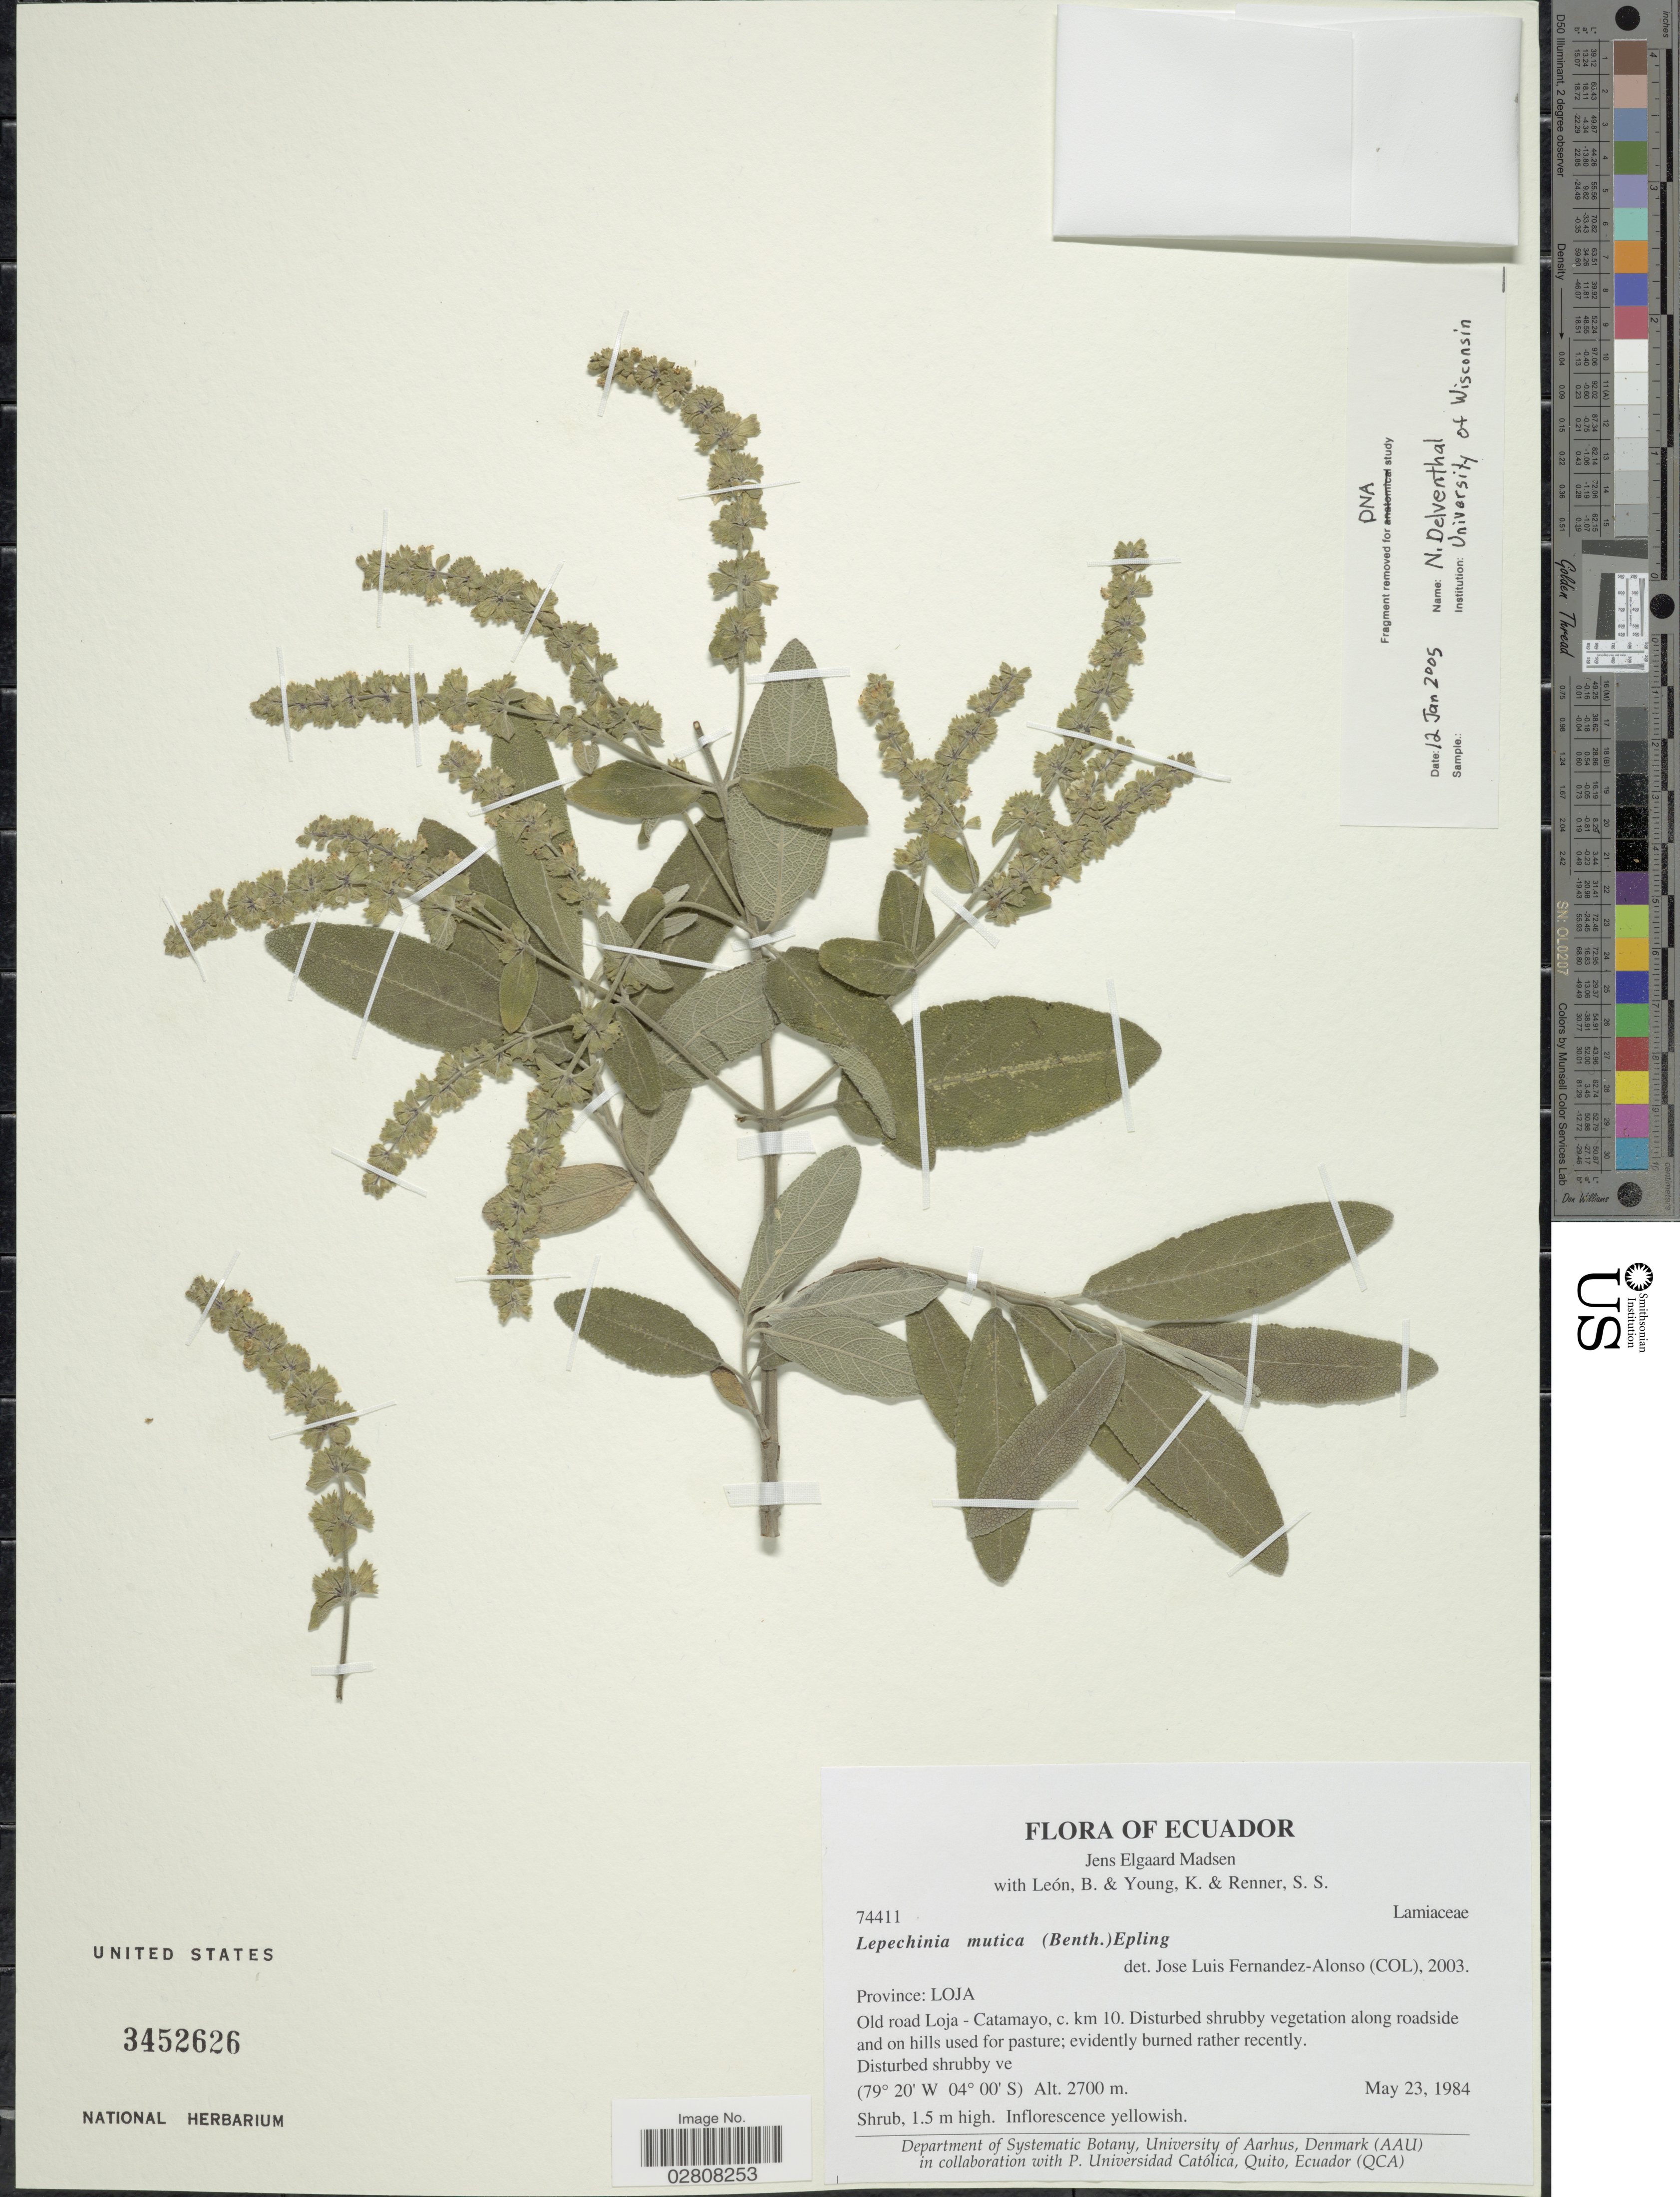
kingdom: Plantae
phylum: Tracheophyta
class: Magnoliopsida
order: Lamiales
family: Lamiaceae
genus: Lepechinia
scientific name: Lepechinia mutica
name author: (Benth.) Epling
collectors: J. E. Madsen, B. León, K. Young & S. S. Renner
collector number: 74411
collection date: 1984-05-23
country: Ecuador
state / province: Loja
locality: Old road Loja - Catamayo, c. km 10.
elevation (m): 2700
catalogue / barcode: US 3452626